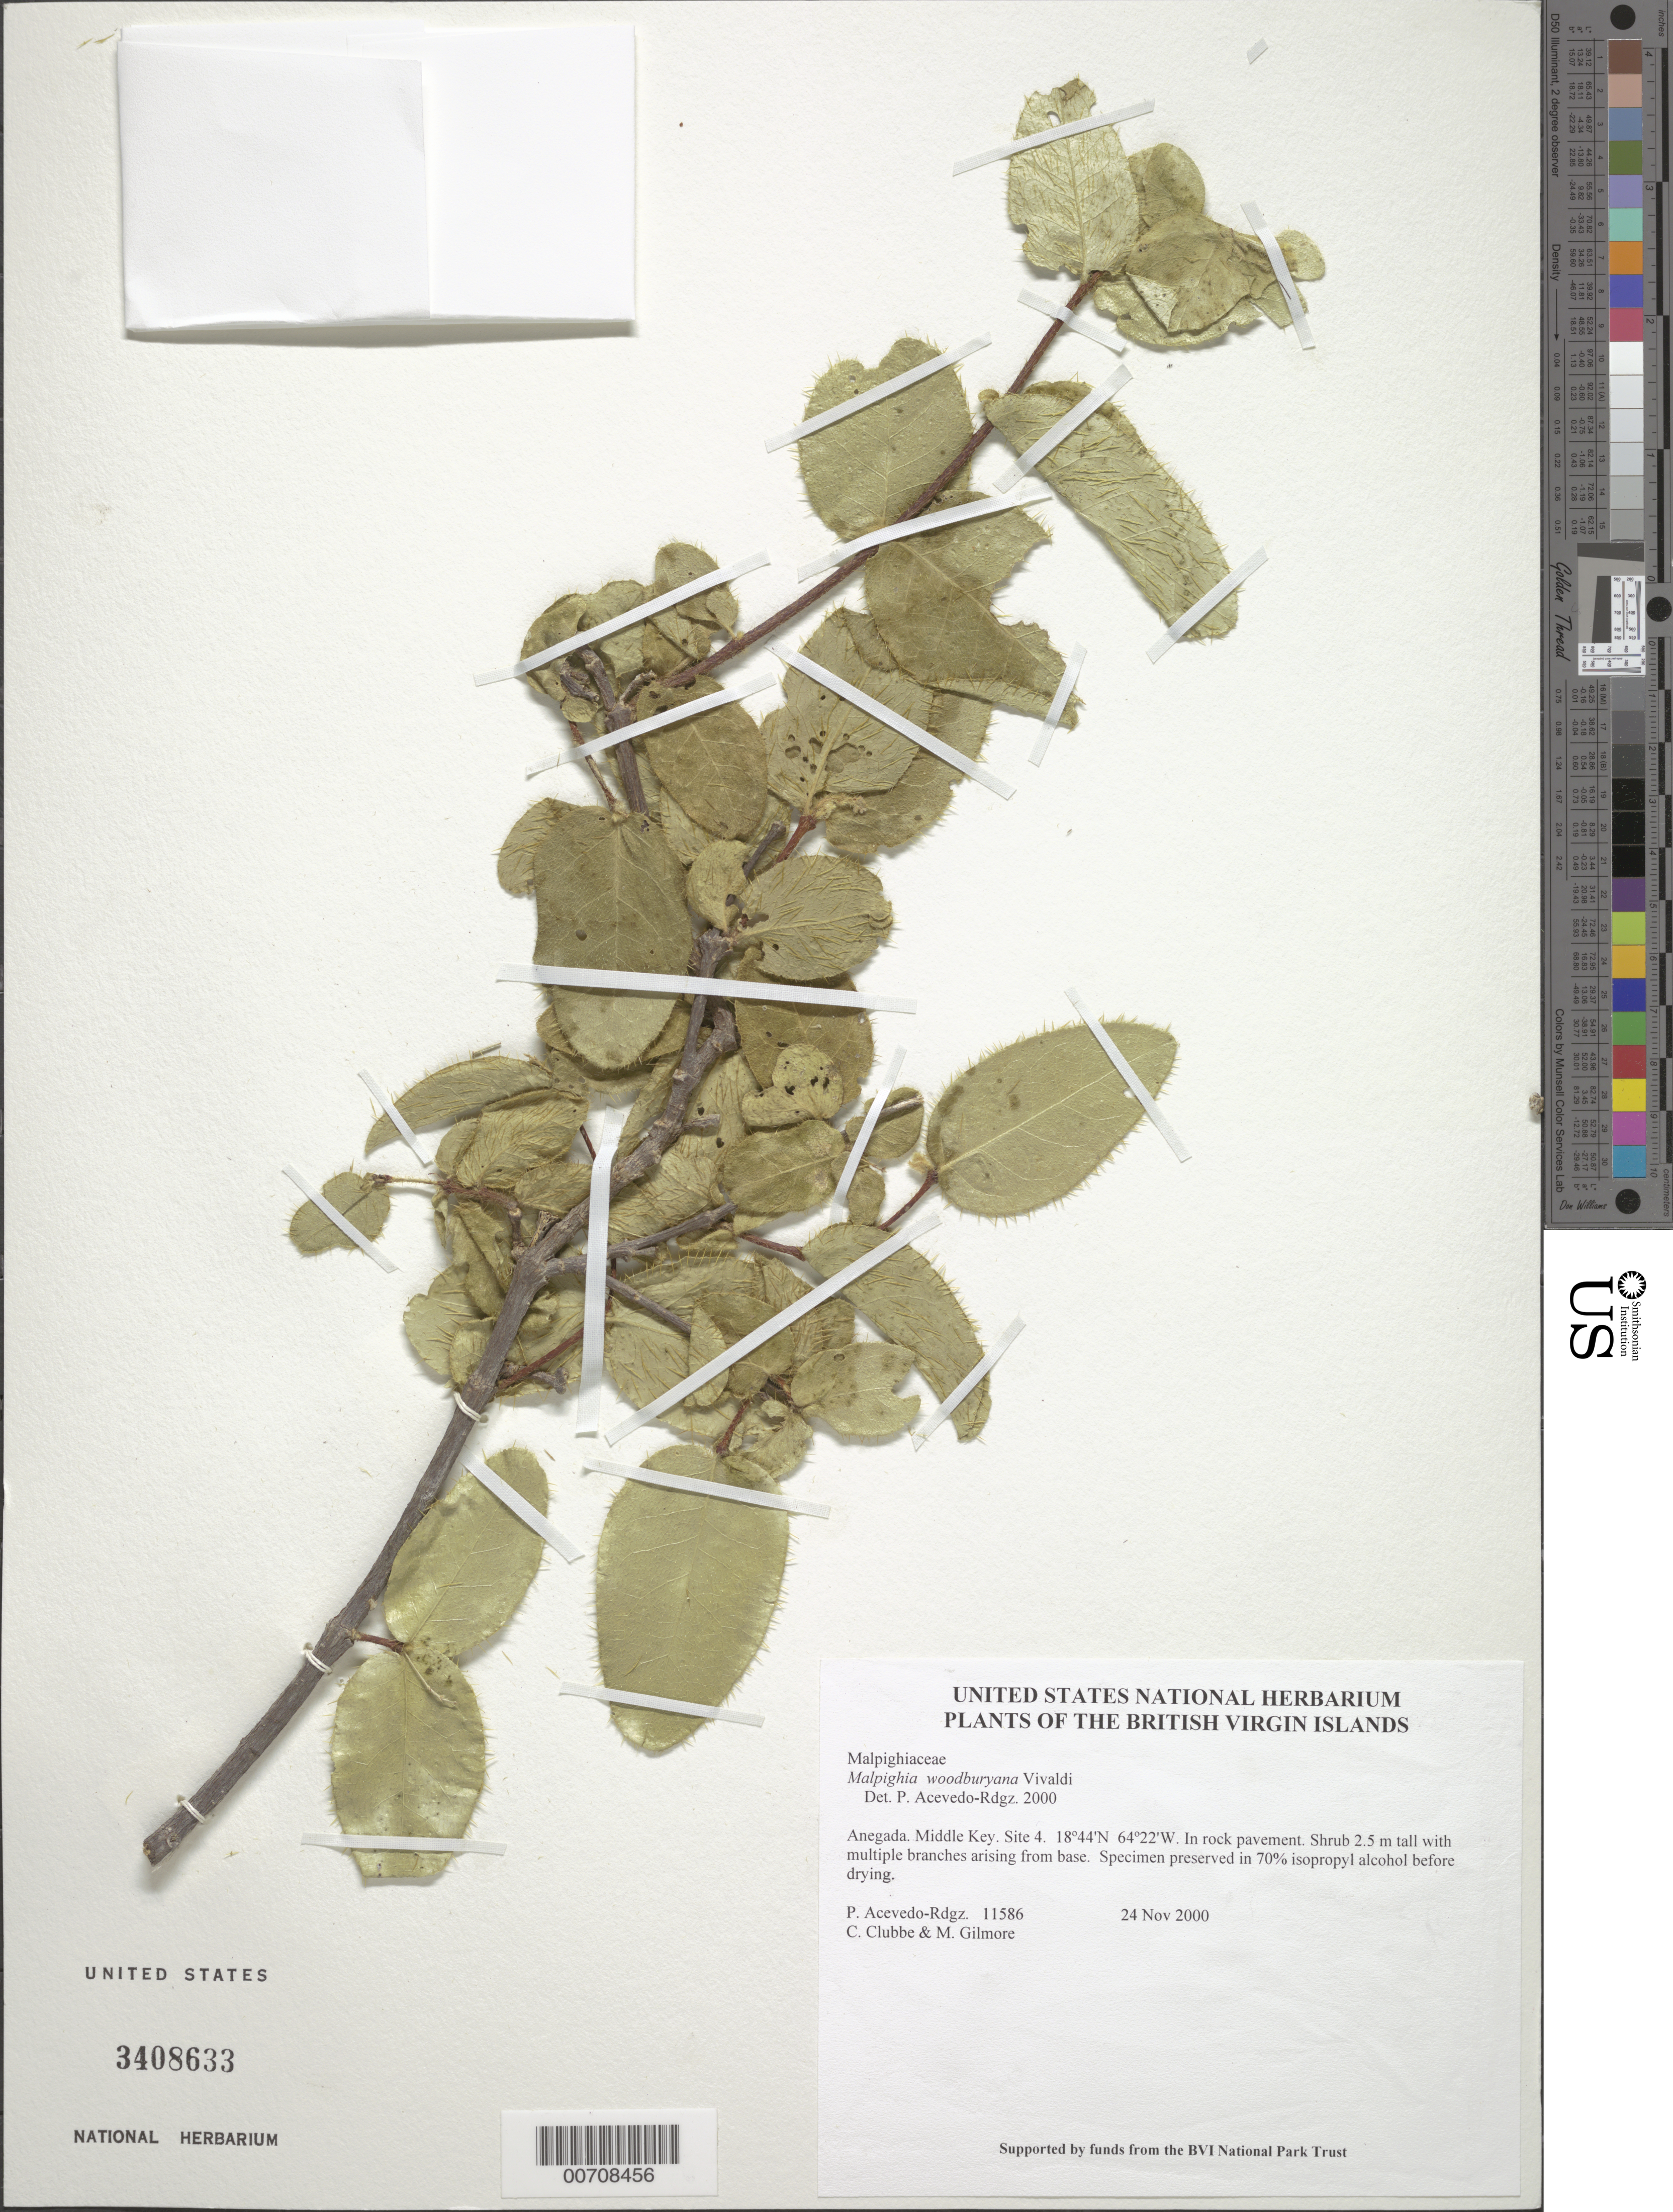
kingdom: Plantae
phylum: Tracheophyta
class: Magnoliopsida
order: Malpighiales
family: Malpighiaceae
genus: Malpighia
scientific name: Malpighia woodburyana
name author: Vivaldi ex Acev.-Rodr.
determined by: Acevedo-Rodríguez, P., (BOT), Smithsonian Institution - National Museum of Natural History (UNITED STATES)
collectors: P. Acevedo-Rodr., C. Clubbe & M. Gilmore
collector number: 11586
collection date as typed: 24 Nov 2000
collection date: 2000-11-24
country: British Virgin Islands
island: Anegada I.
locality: Middle Key. Site 4.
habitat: In rock pavement.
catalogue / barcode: US 3408633